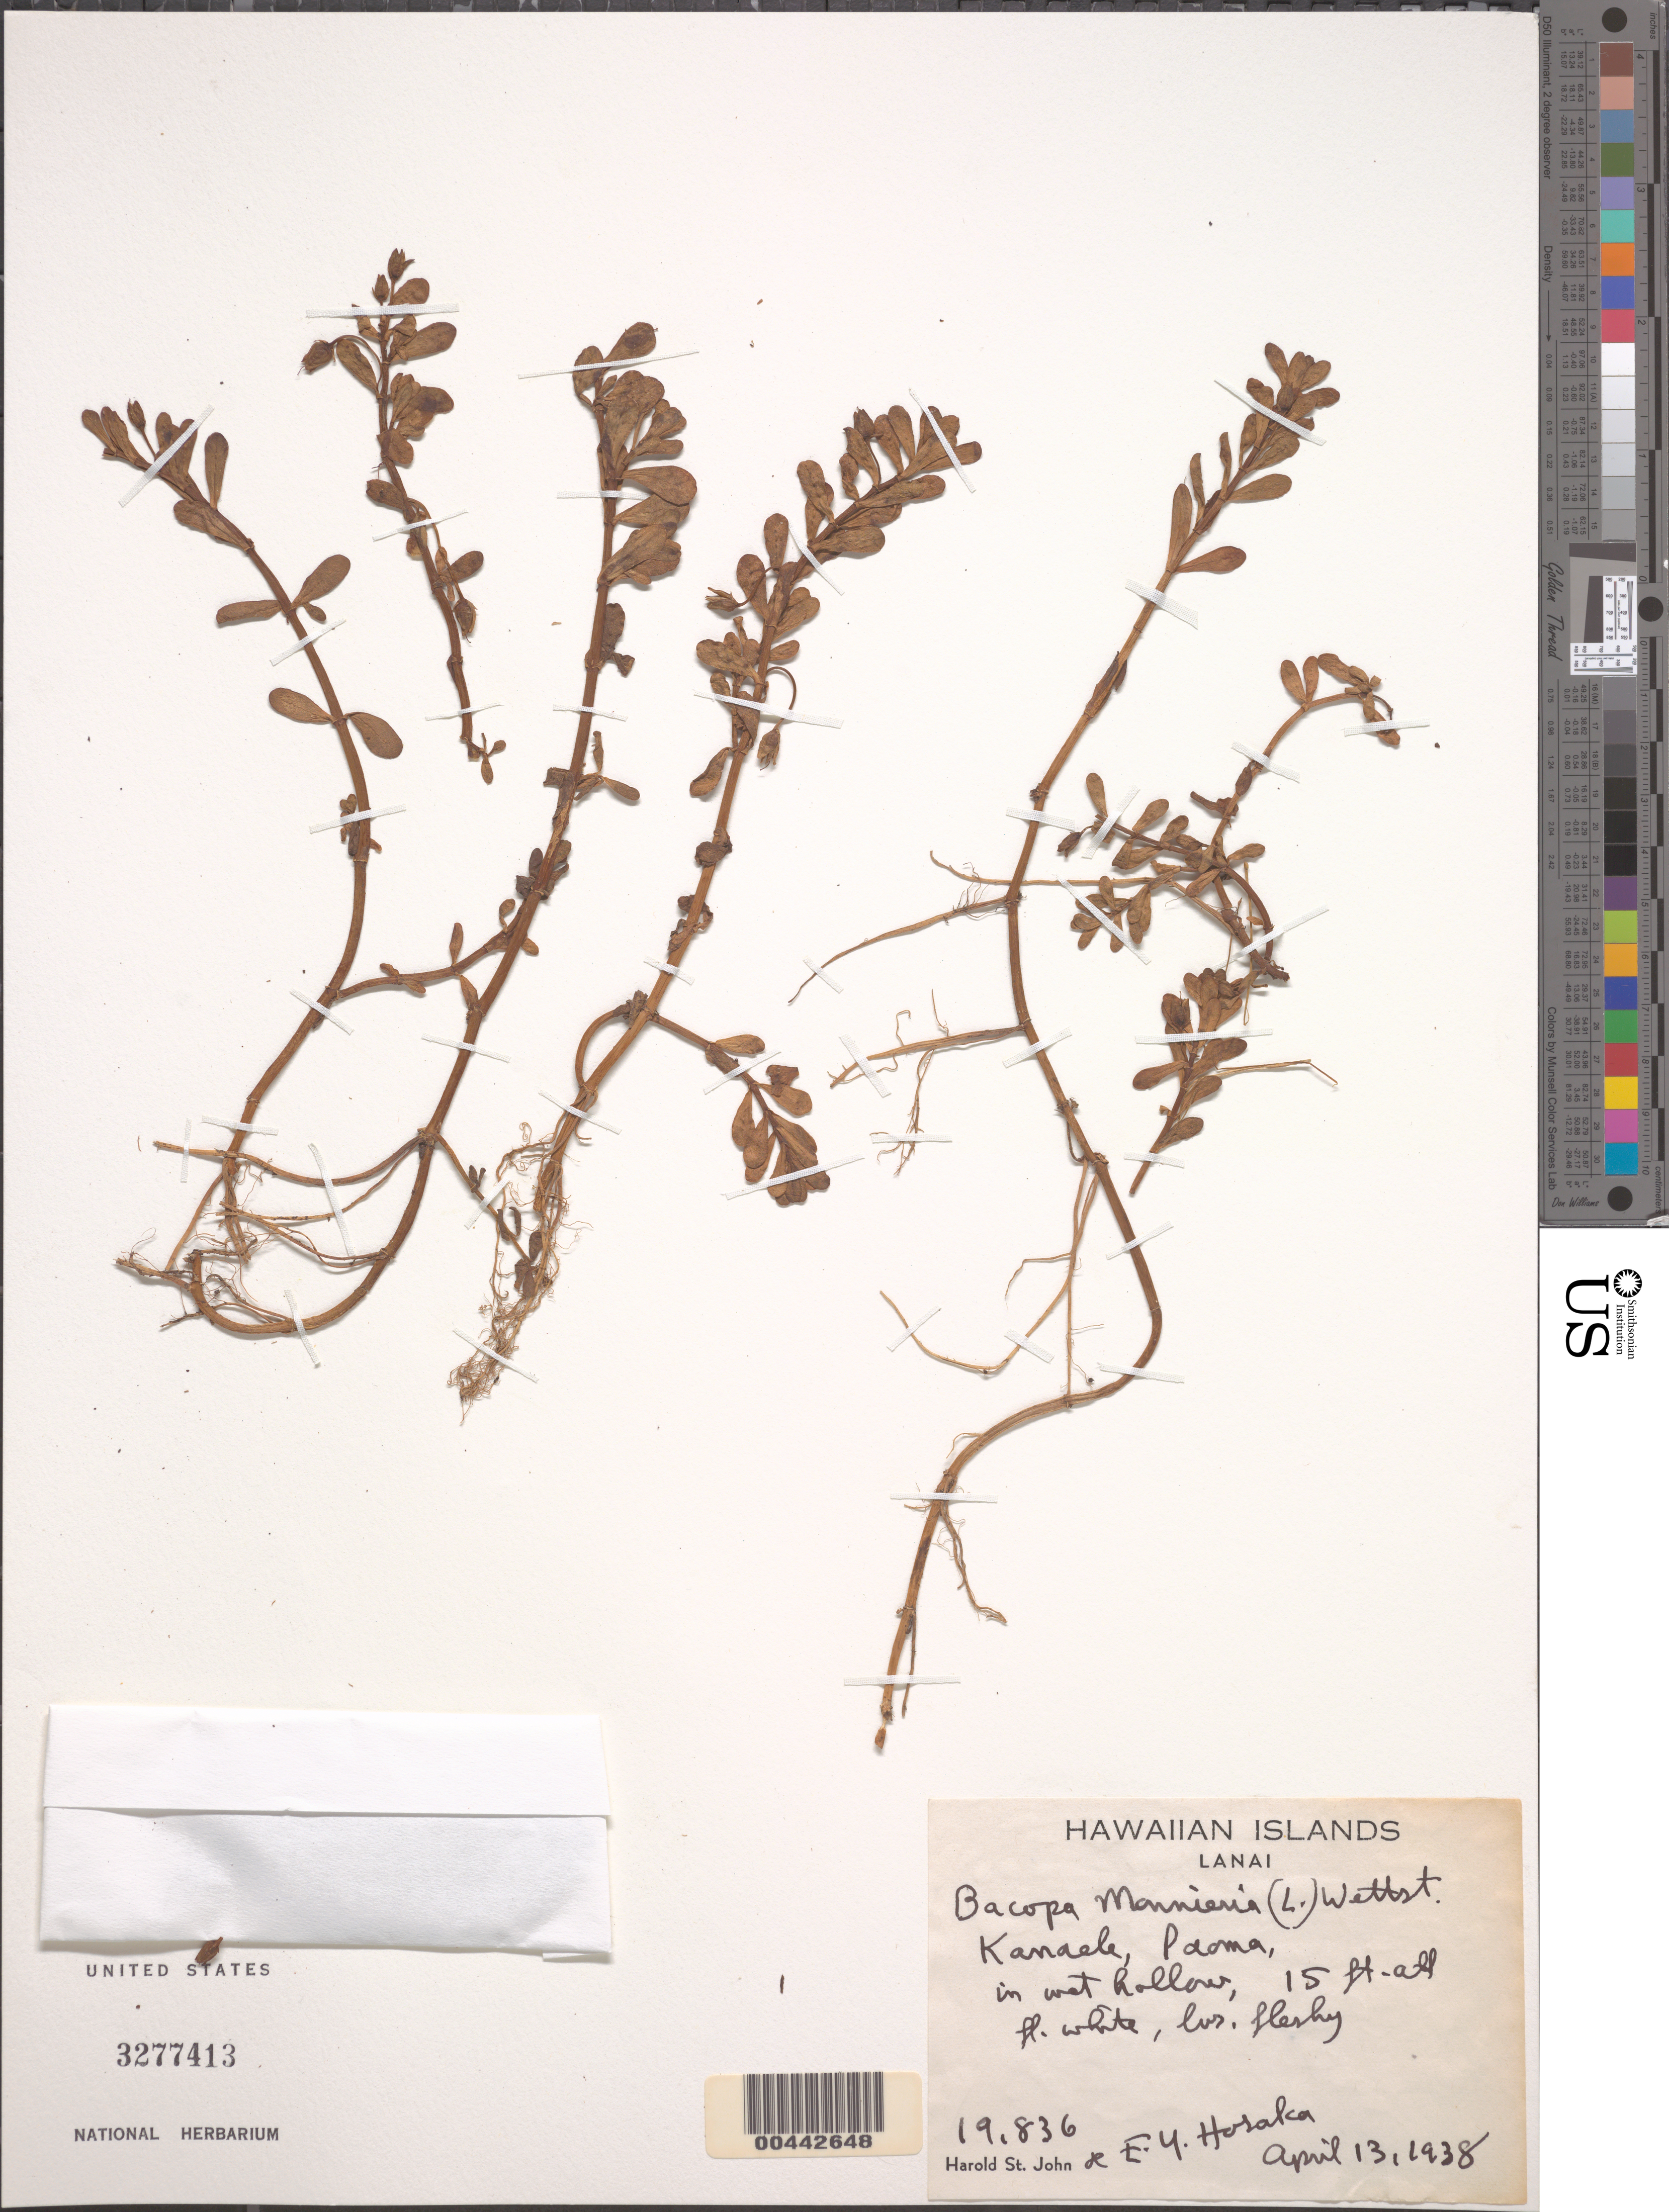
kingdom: Plantae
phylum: Tracheophyta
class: Magnoliopsida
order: Lamiales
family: Plantaginaceae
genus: Bacopa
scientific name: Bacopa monnieri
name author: (L.) Wettst.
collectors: H. St. John & E. Y. Hosaka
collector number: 19836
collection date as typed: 13 Apr 1938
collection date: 1938-04-13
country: United States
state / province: Hawaii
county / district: Maui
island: Lana'i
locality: Kanaele, Paama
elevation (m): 5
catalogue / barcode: US 3277413